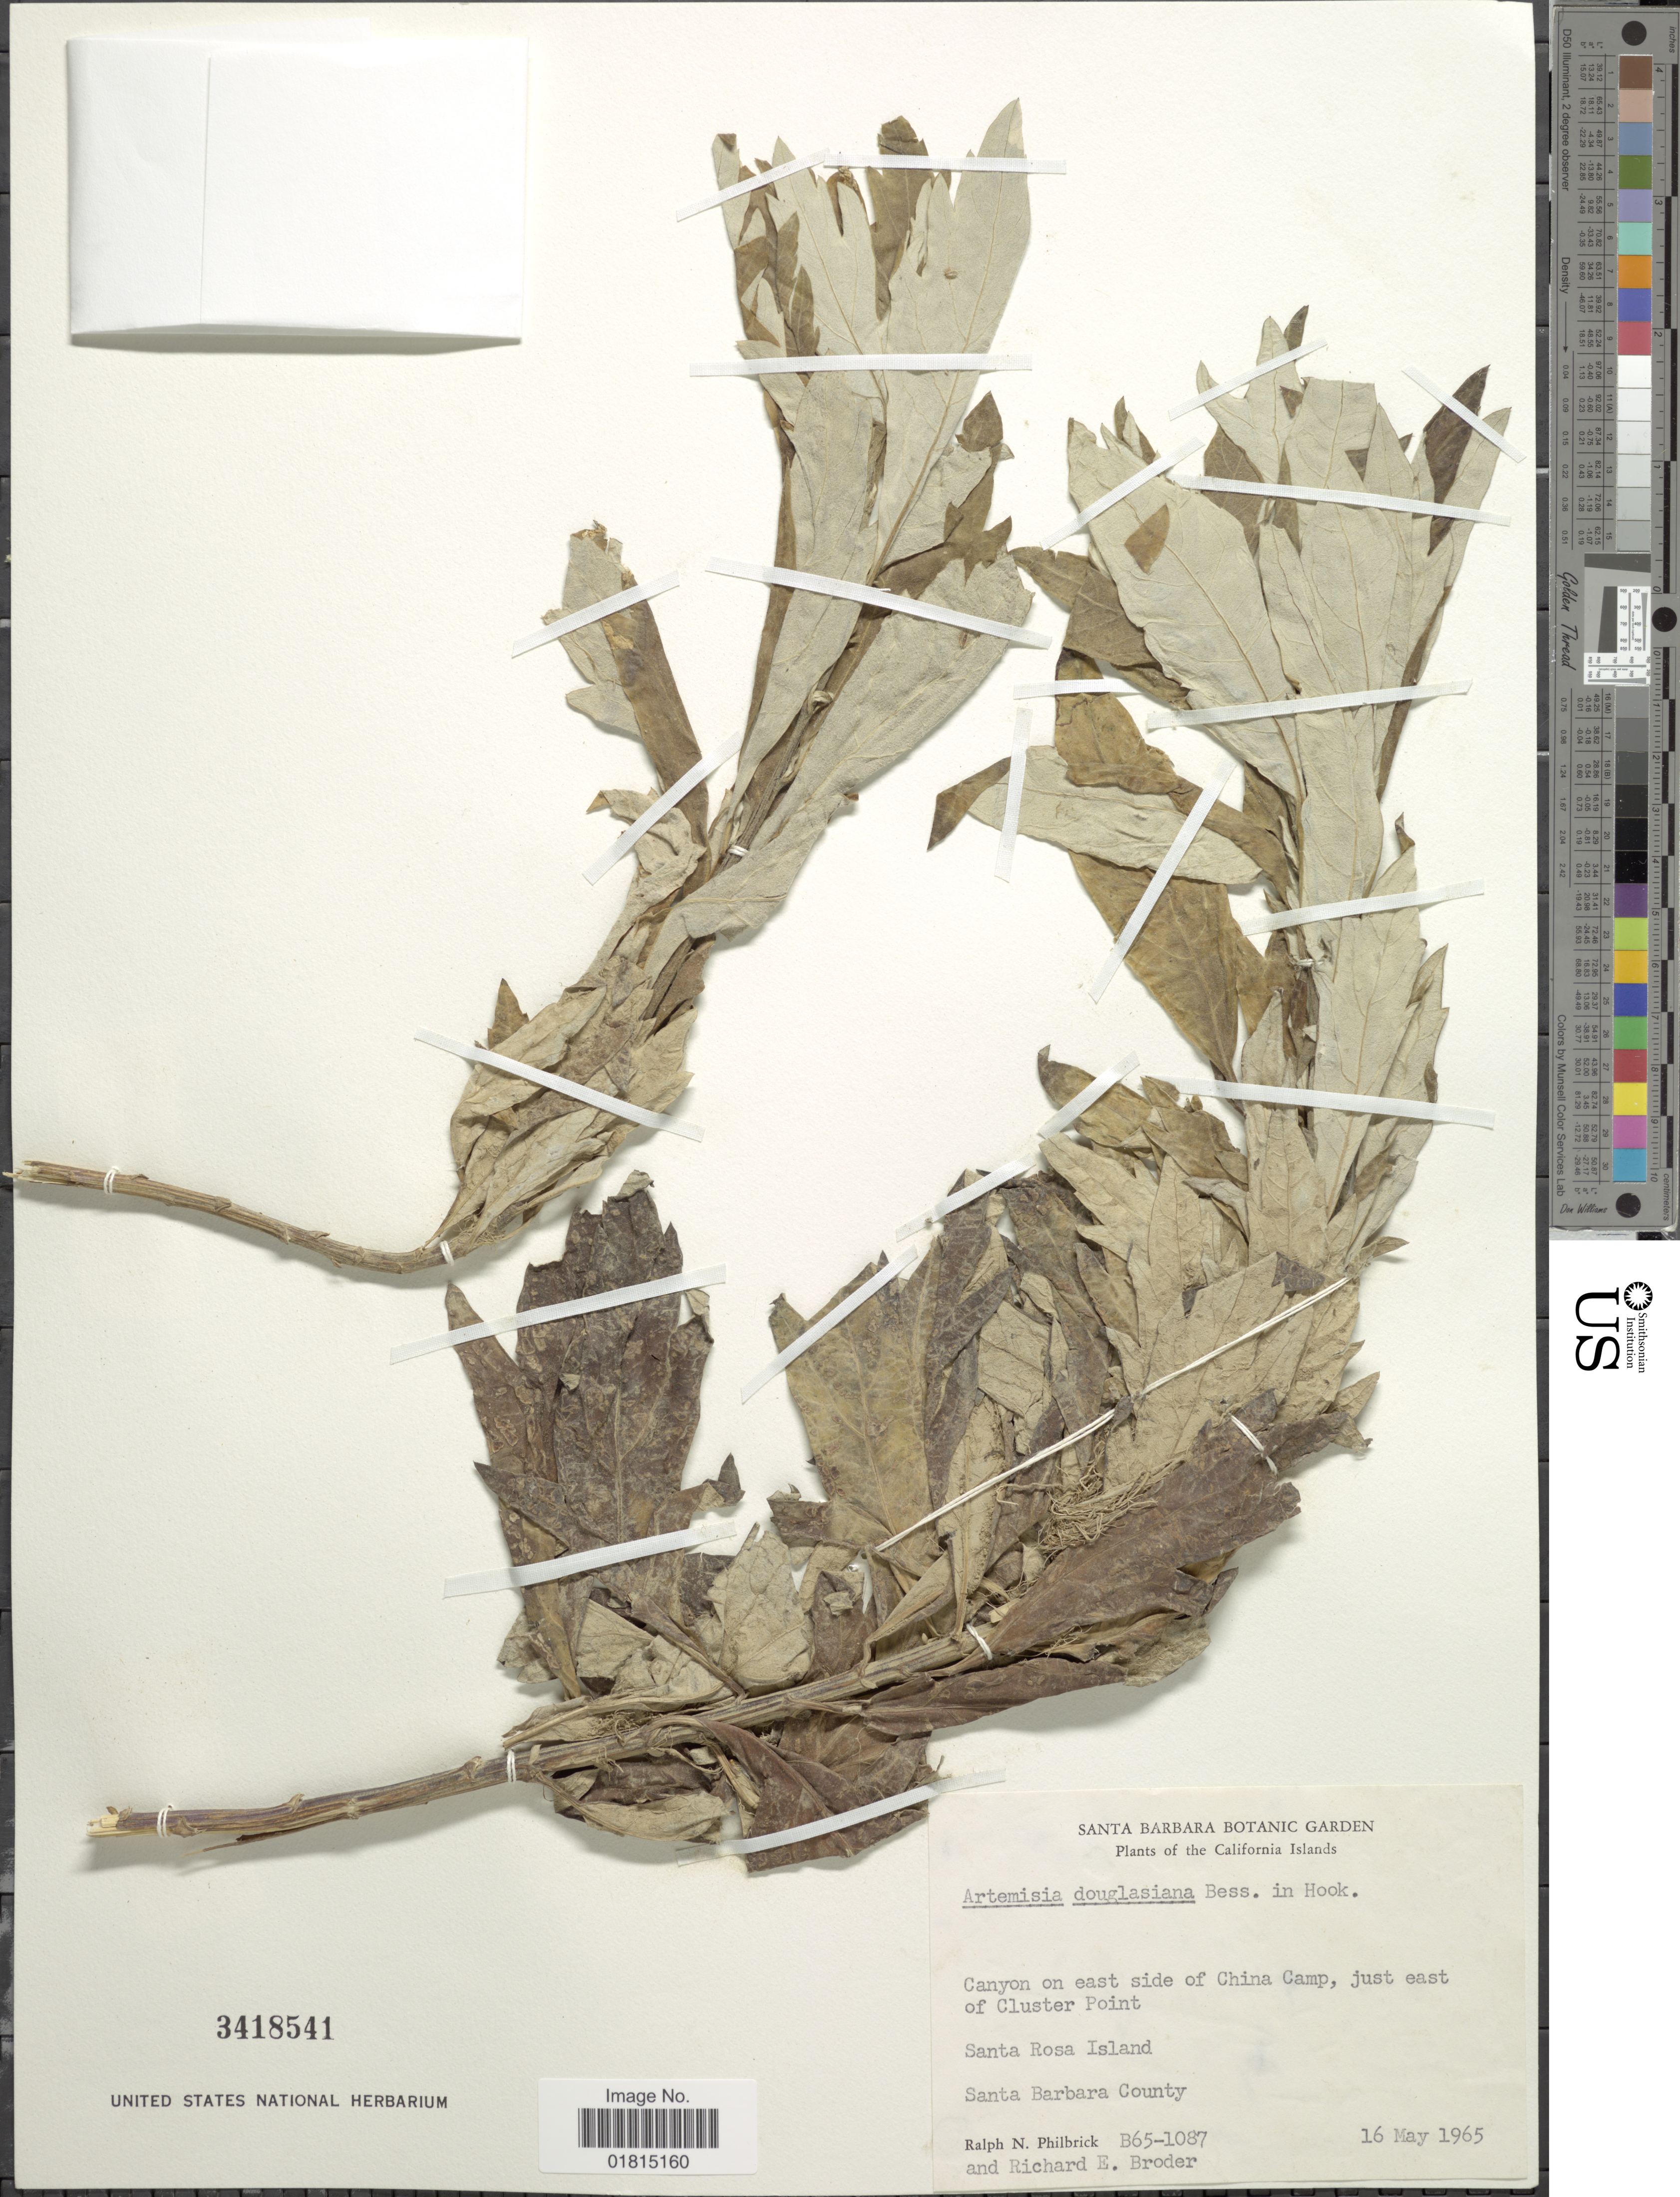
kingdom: Plantae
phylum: Tracheophyta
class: Magnoliopsida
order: Asterales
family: Asteraceae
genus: Artemisia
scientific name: Artemisia douglasiana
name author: Besser ex Hook.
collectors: R. Philbrick & R. Broder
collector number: B65-1087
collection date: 1965-05-16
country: United States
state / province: California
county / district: Santa Barbara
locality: California Islands. Canyon on east side of China Camp, just east of Cluster Point. Santa Rosa Island. Santa Barbara County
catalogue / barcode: US 3418541